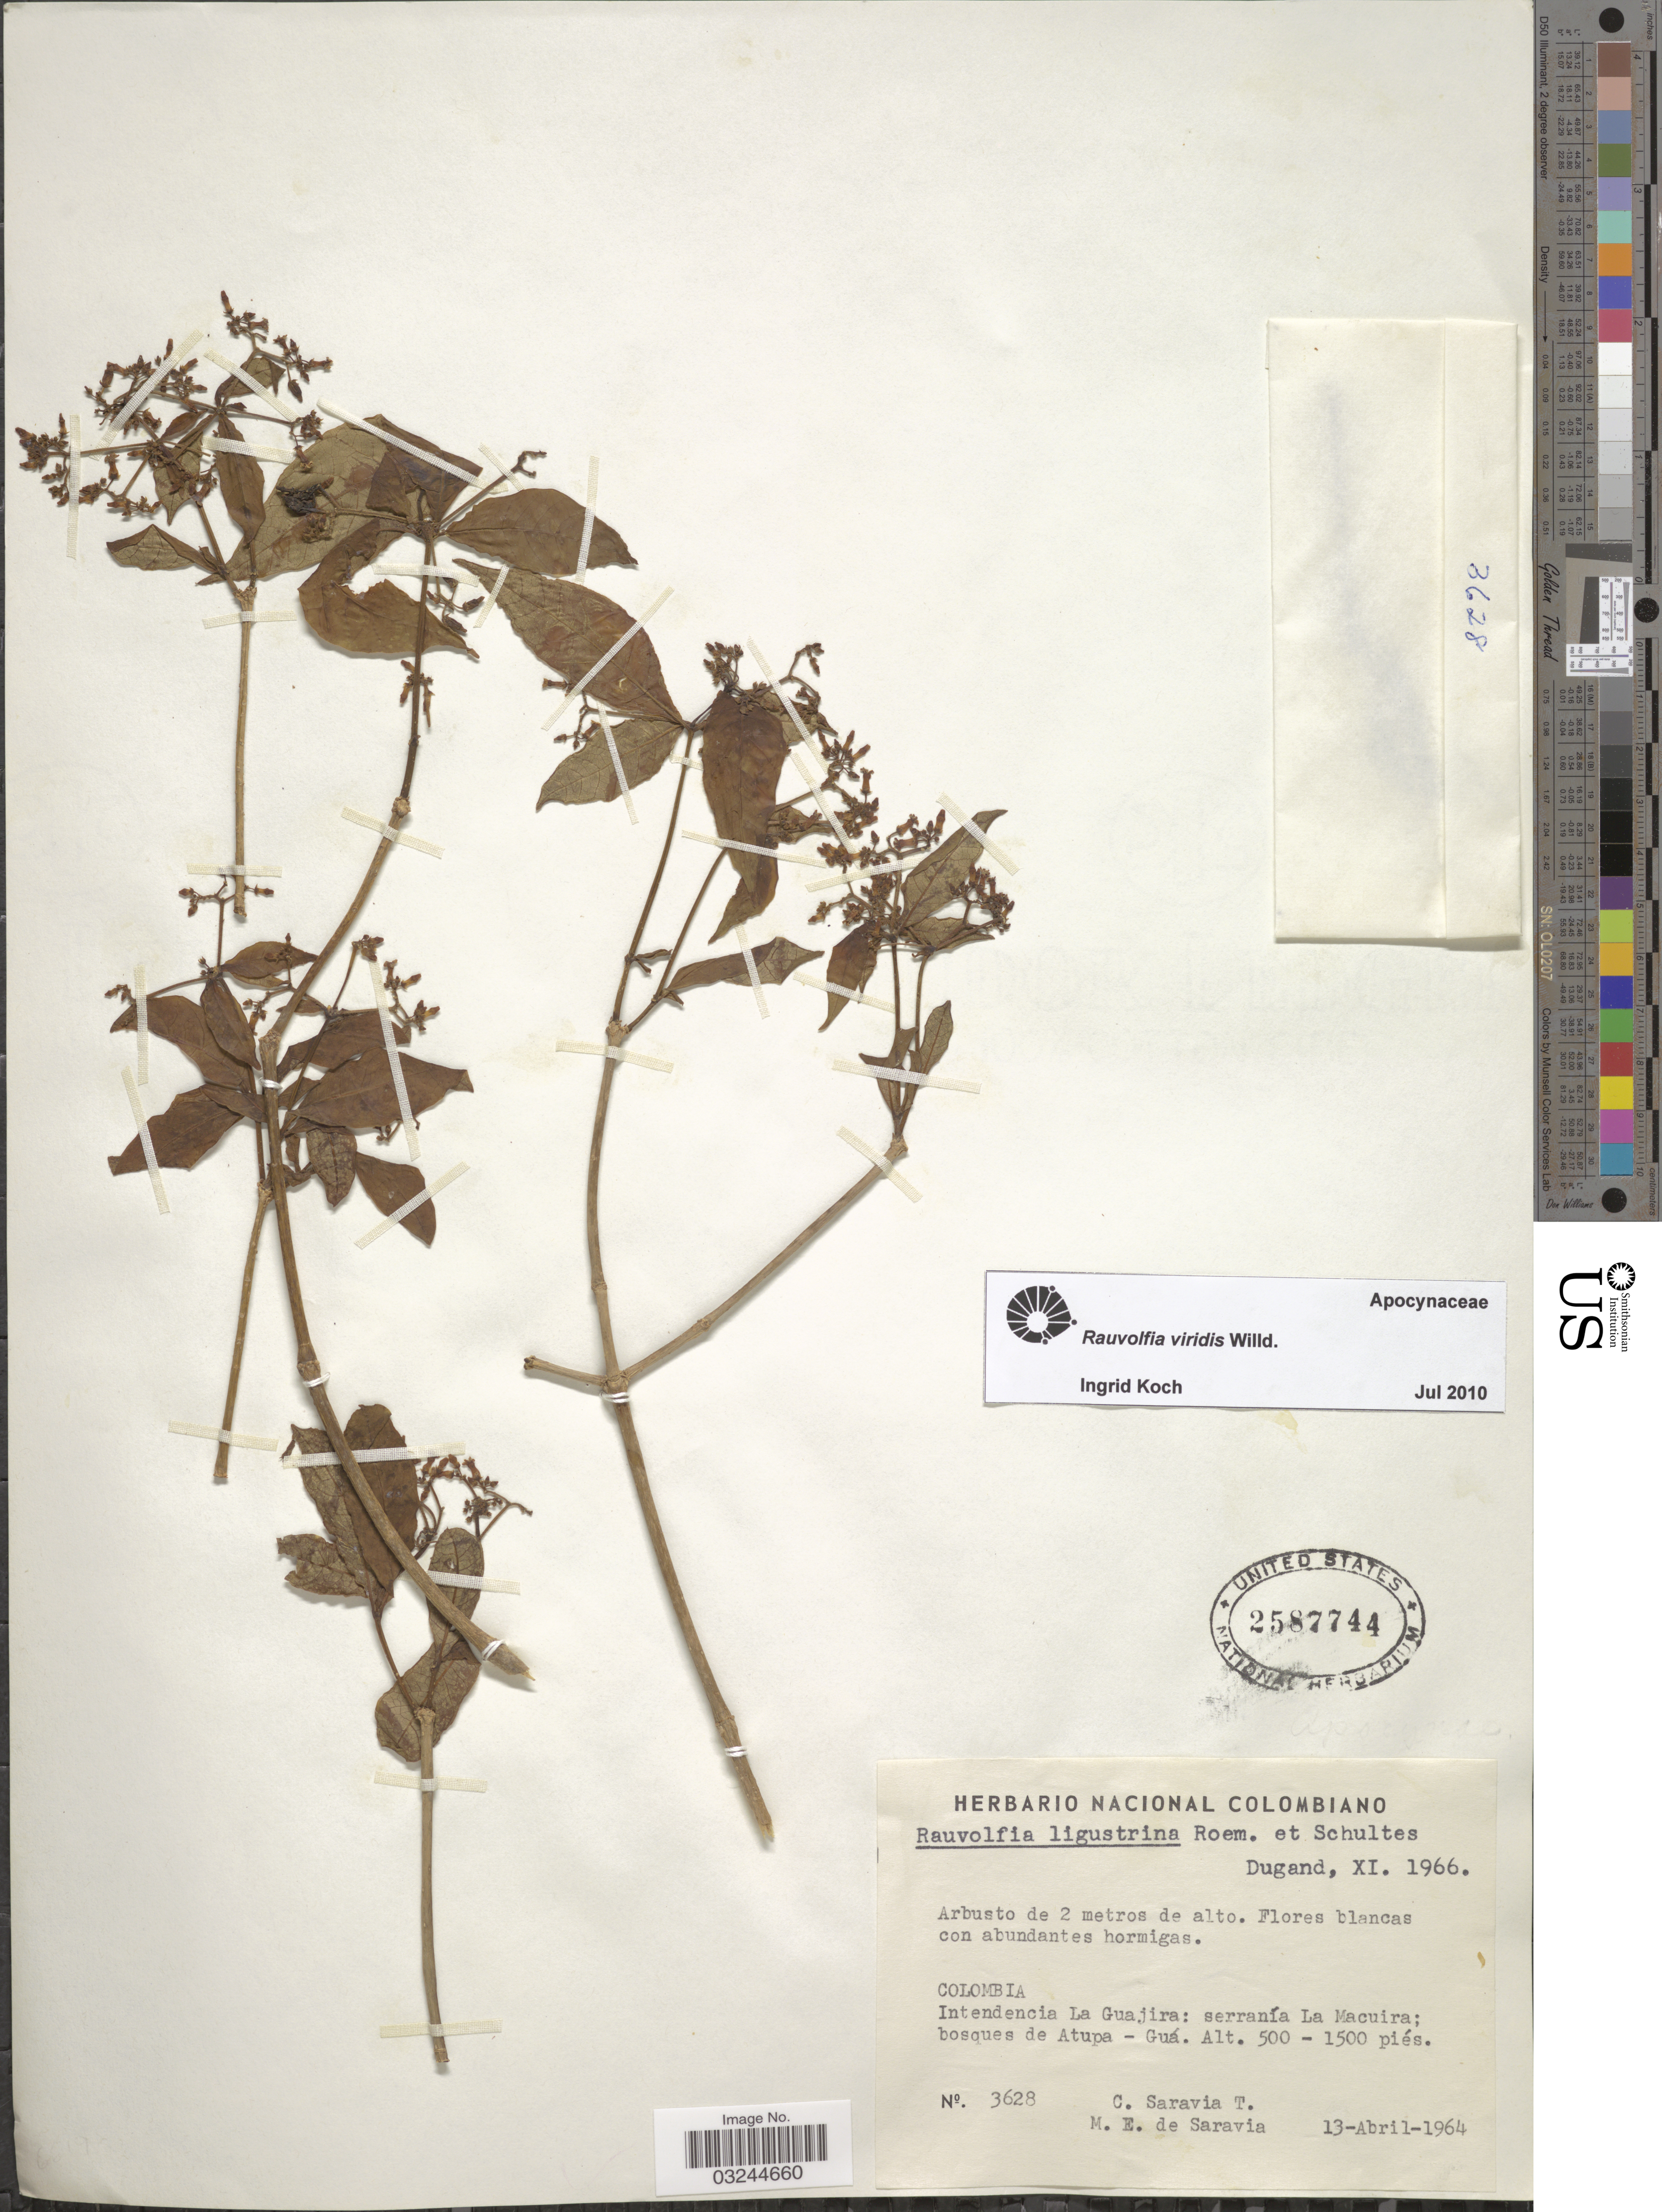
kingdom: Plantae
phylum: Tracheophyta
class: Magnoliopsida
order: Gentianales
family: Apocynaceae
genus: Rauvolfia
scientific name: Rauvolfia viridis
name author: Willd. ex Roem. & Schult.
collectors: C. Saravia T. & M. E. Saravia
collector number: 3628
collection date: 1964-04-13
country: Colombia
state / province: La Guajira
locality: Intendecia La Guajira: serranía La Macuira; bosques de Atupa - Guá.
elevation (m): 152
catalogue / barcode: US 2587744